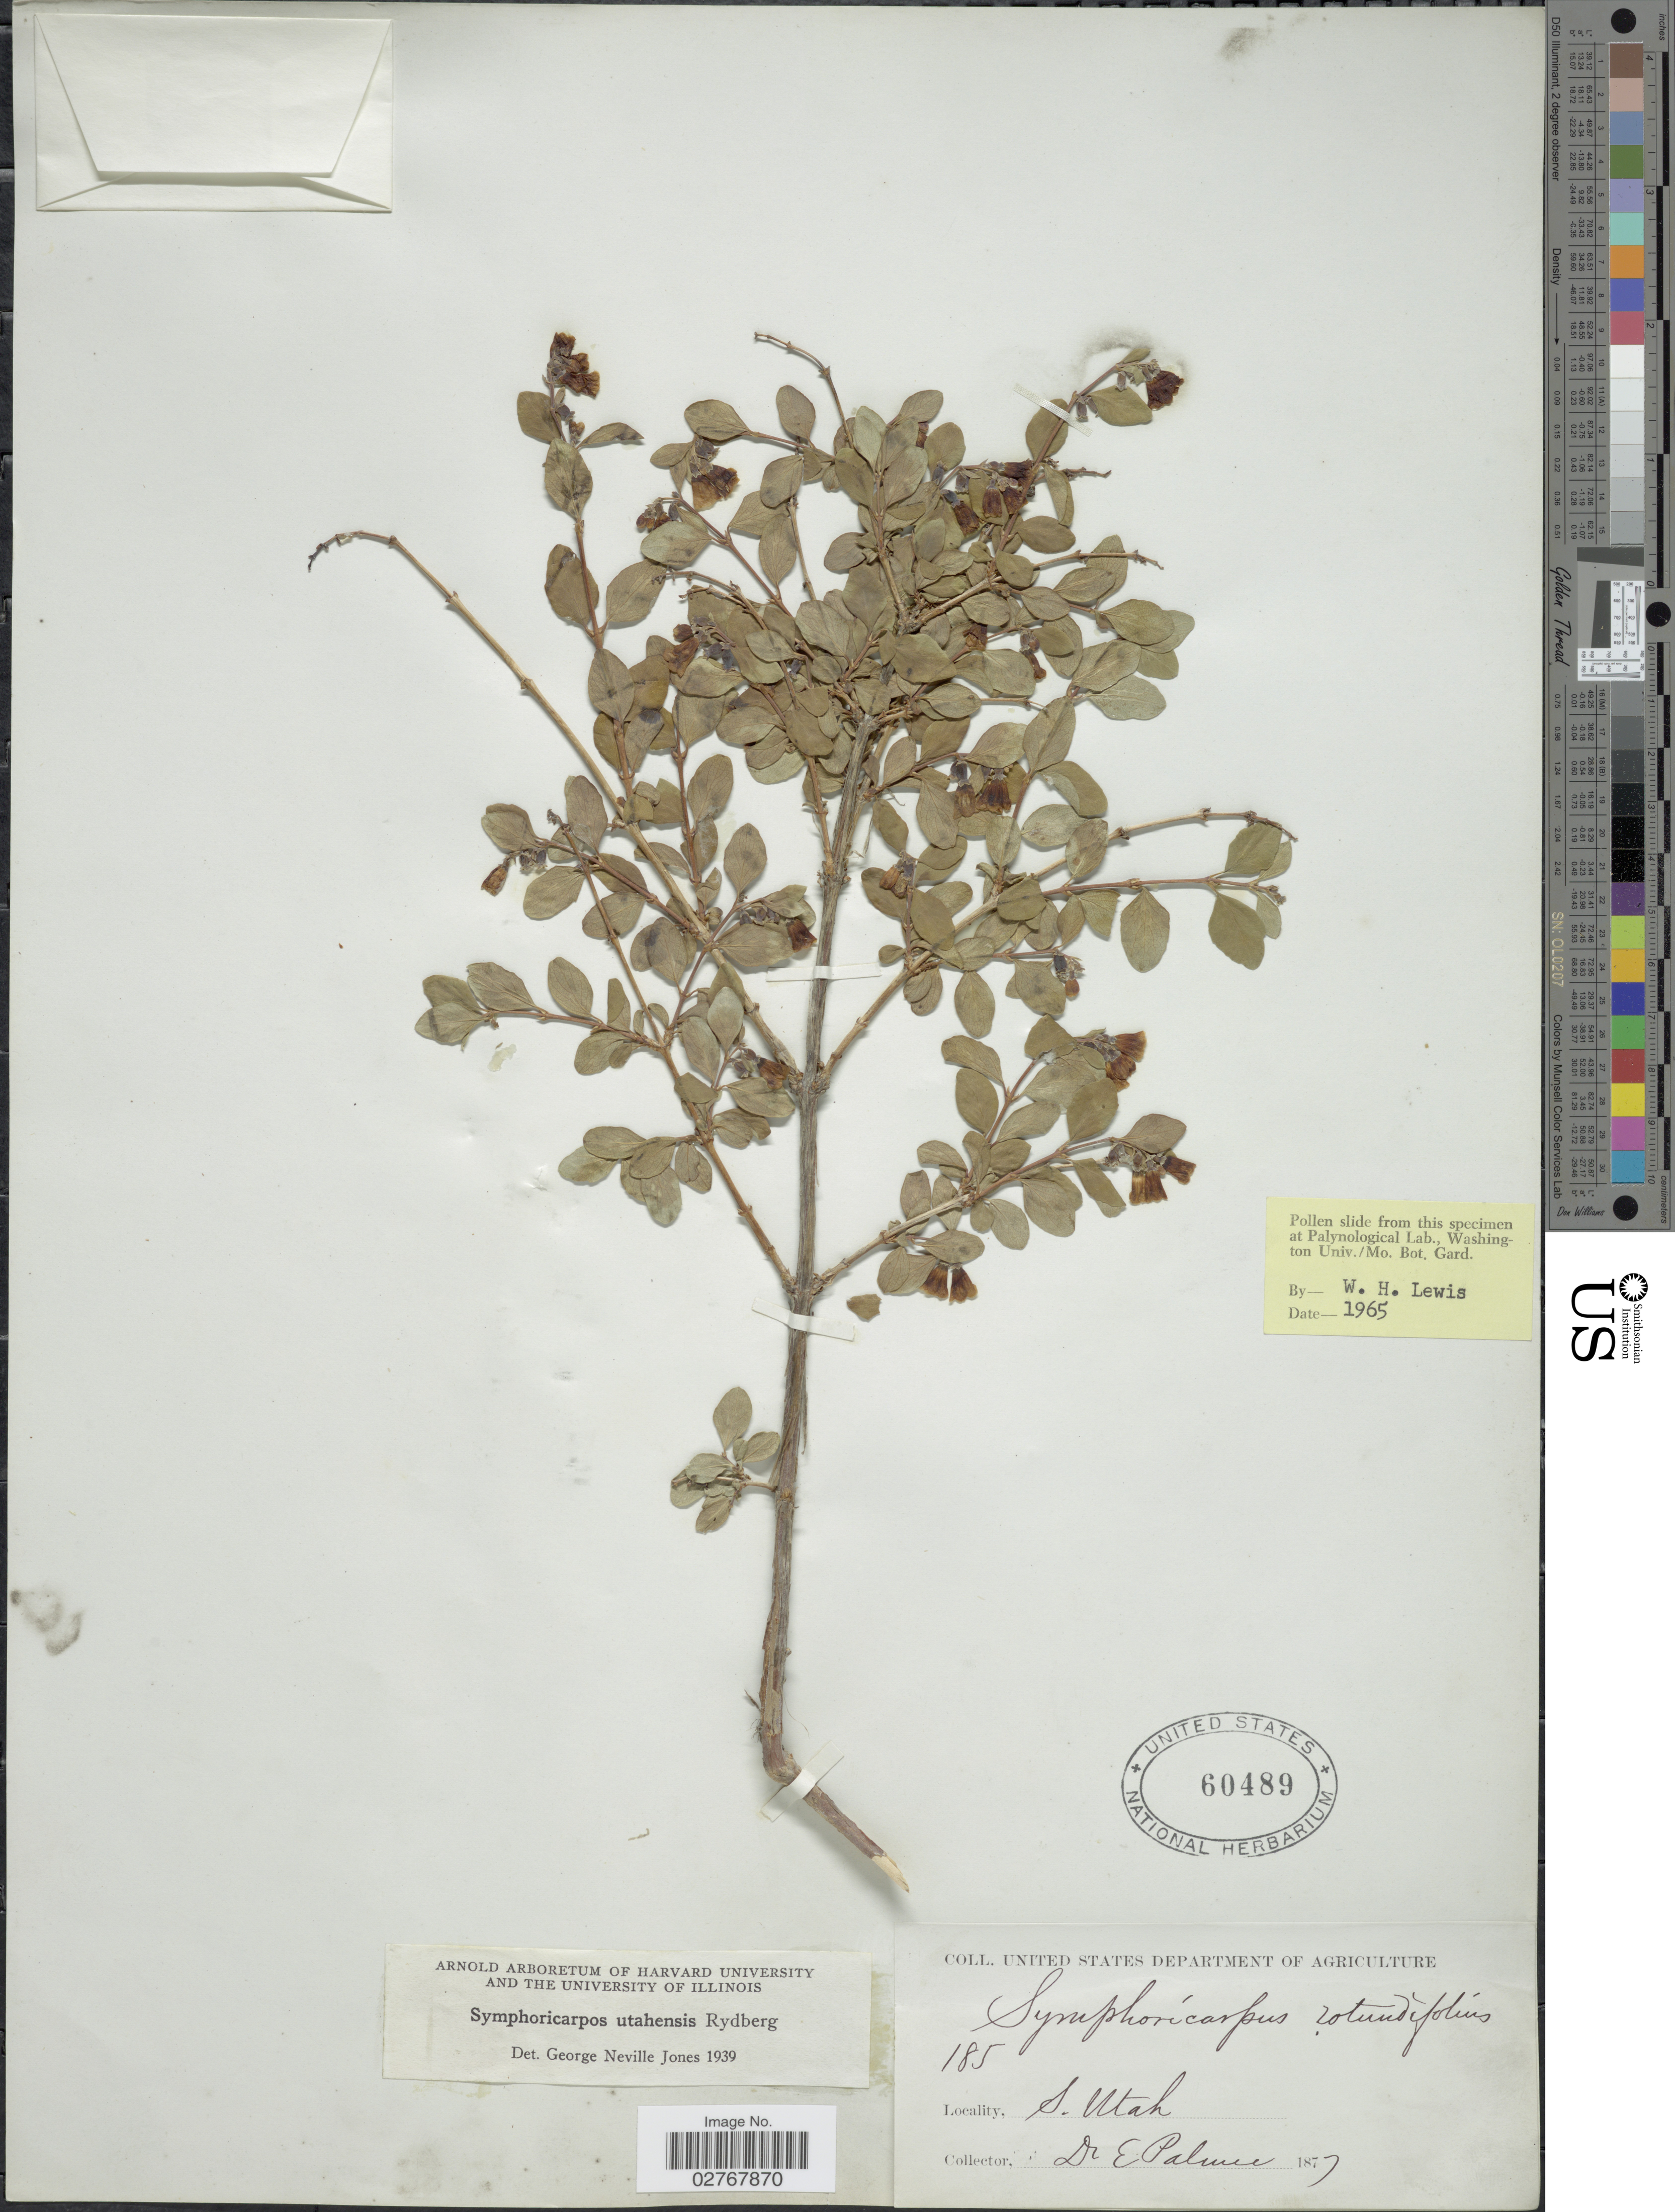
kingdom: Plantae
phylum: Tracheophyta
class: Magnoliopsida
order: Dipsacales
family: Caprifoliaceae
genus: Symphoricarpos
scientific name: Symphoricarpos utahensis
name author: Rydb.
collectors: E. Palmer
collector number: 185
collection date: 1877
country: United States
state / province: Utah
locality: S. Utah.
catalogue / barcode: US 60489